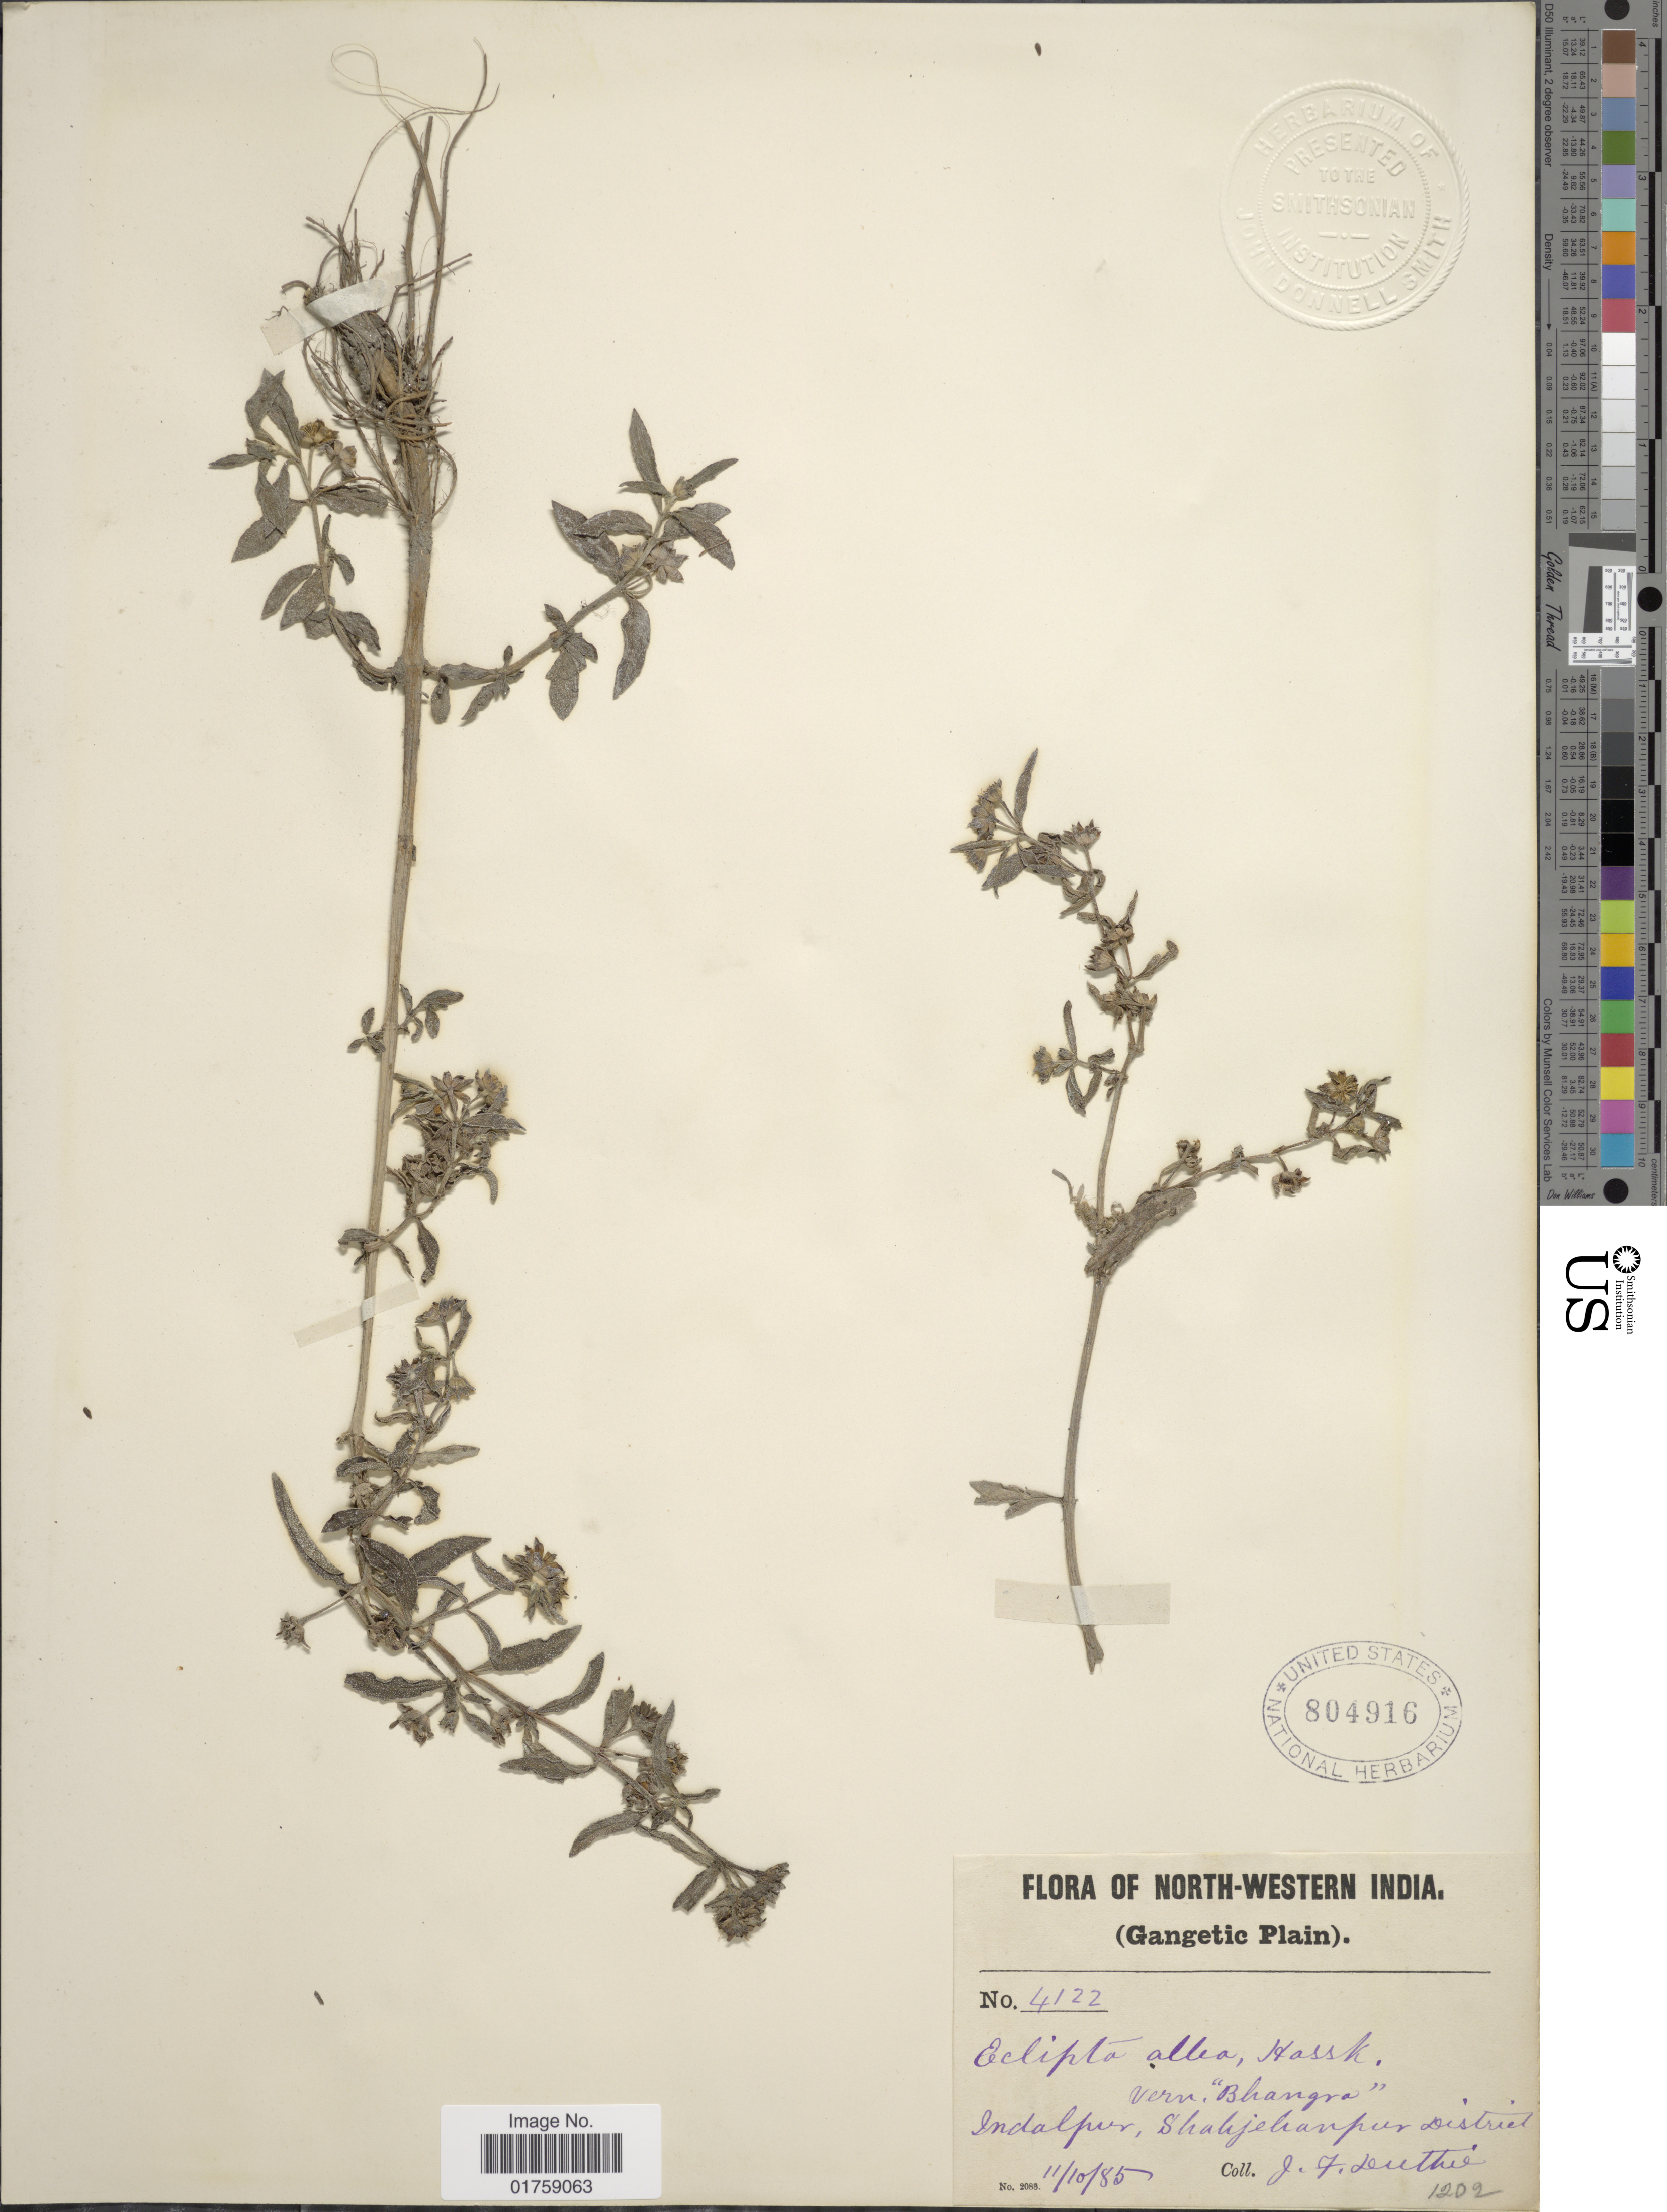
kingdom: Plantae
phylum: Tracheophyta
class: Magnoliopsida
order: Asterales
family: Asteraceae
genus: Eclipta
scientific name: Eclipta prostrata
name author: (L.) L.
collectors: J. F. Duthie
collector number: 4122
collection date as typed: Transcribed d/m/y: 11/10/85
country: India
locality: North-western India (Gangetic Plain. Indalpur, Shahjehanpur District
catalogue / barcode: US 804916